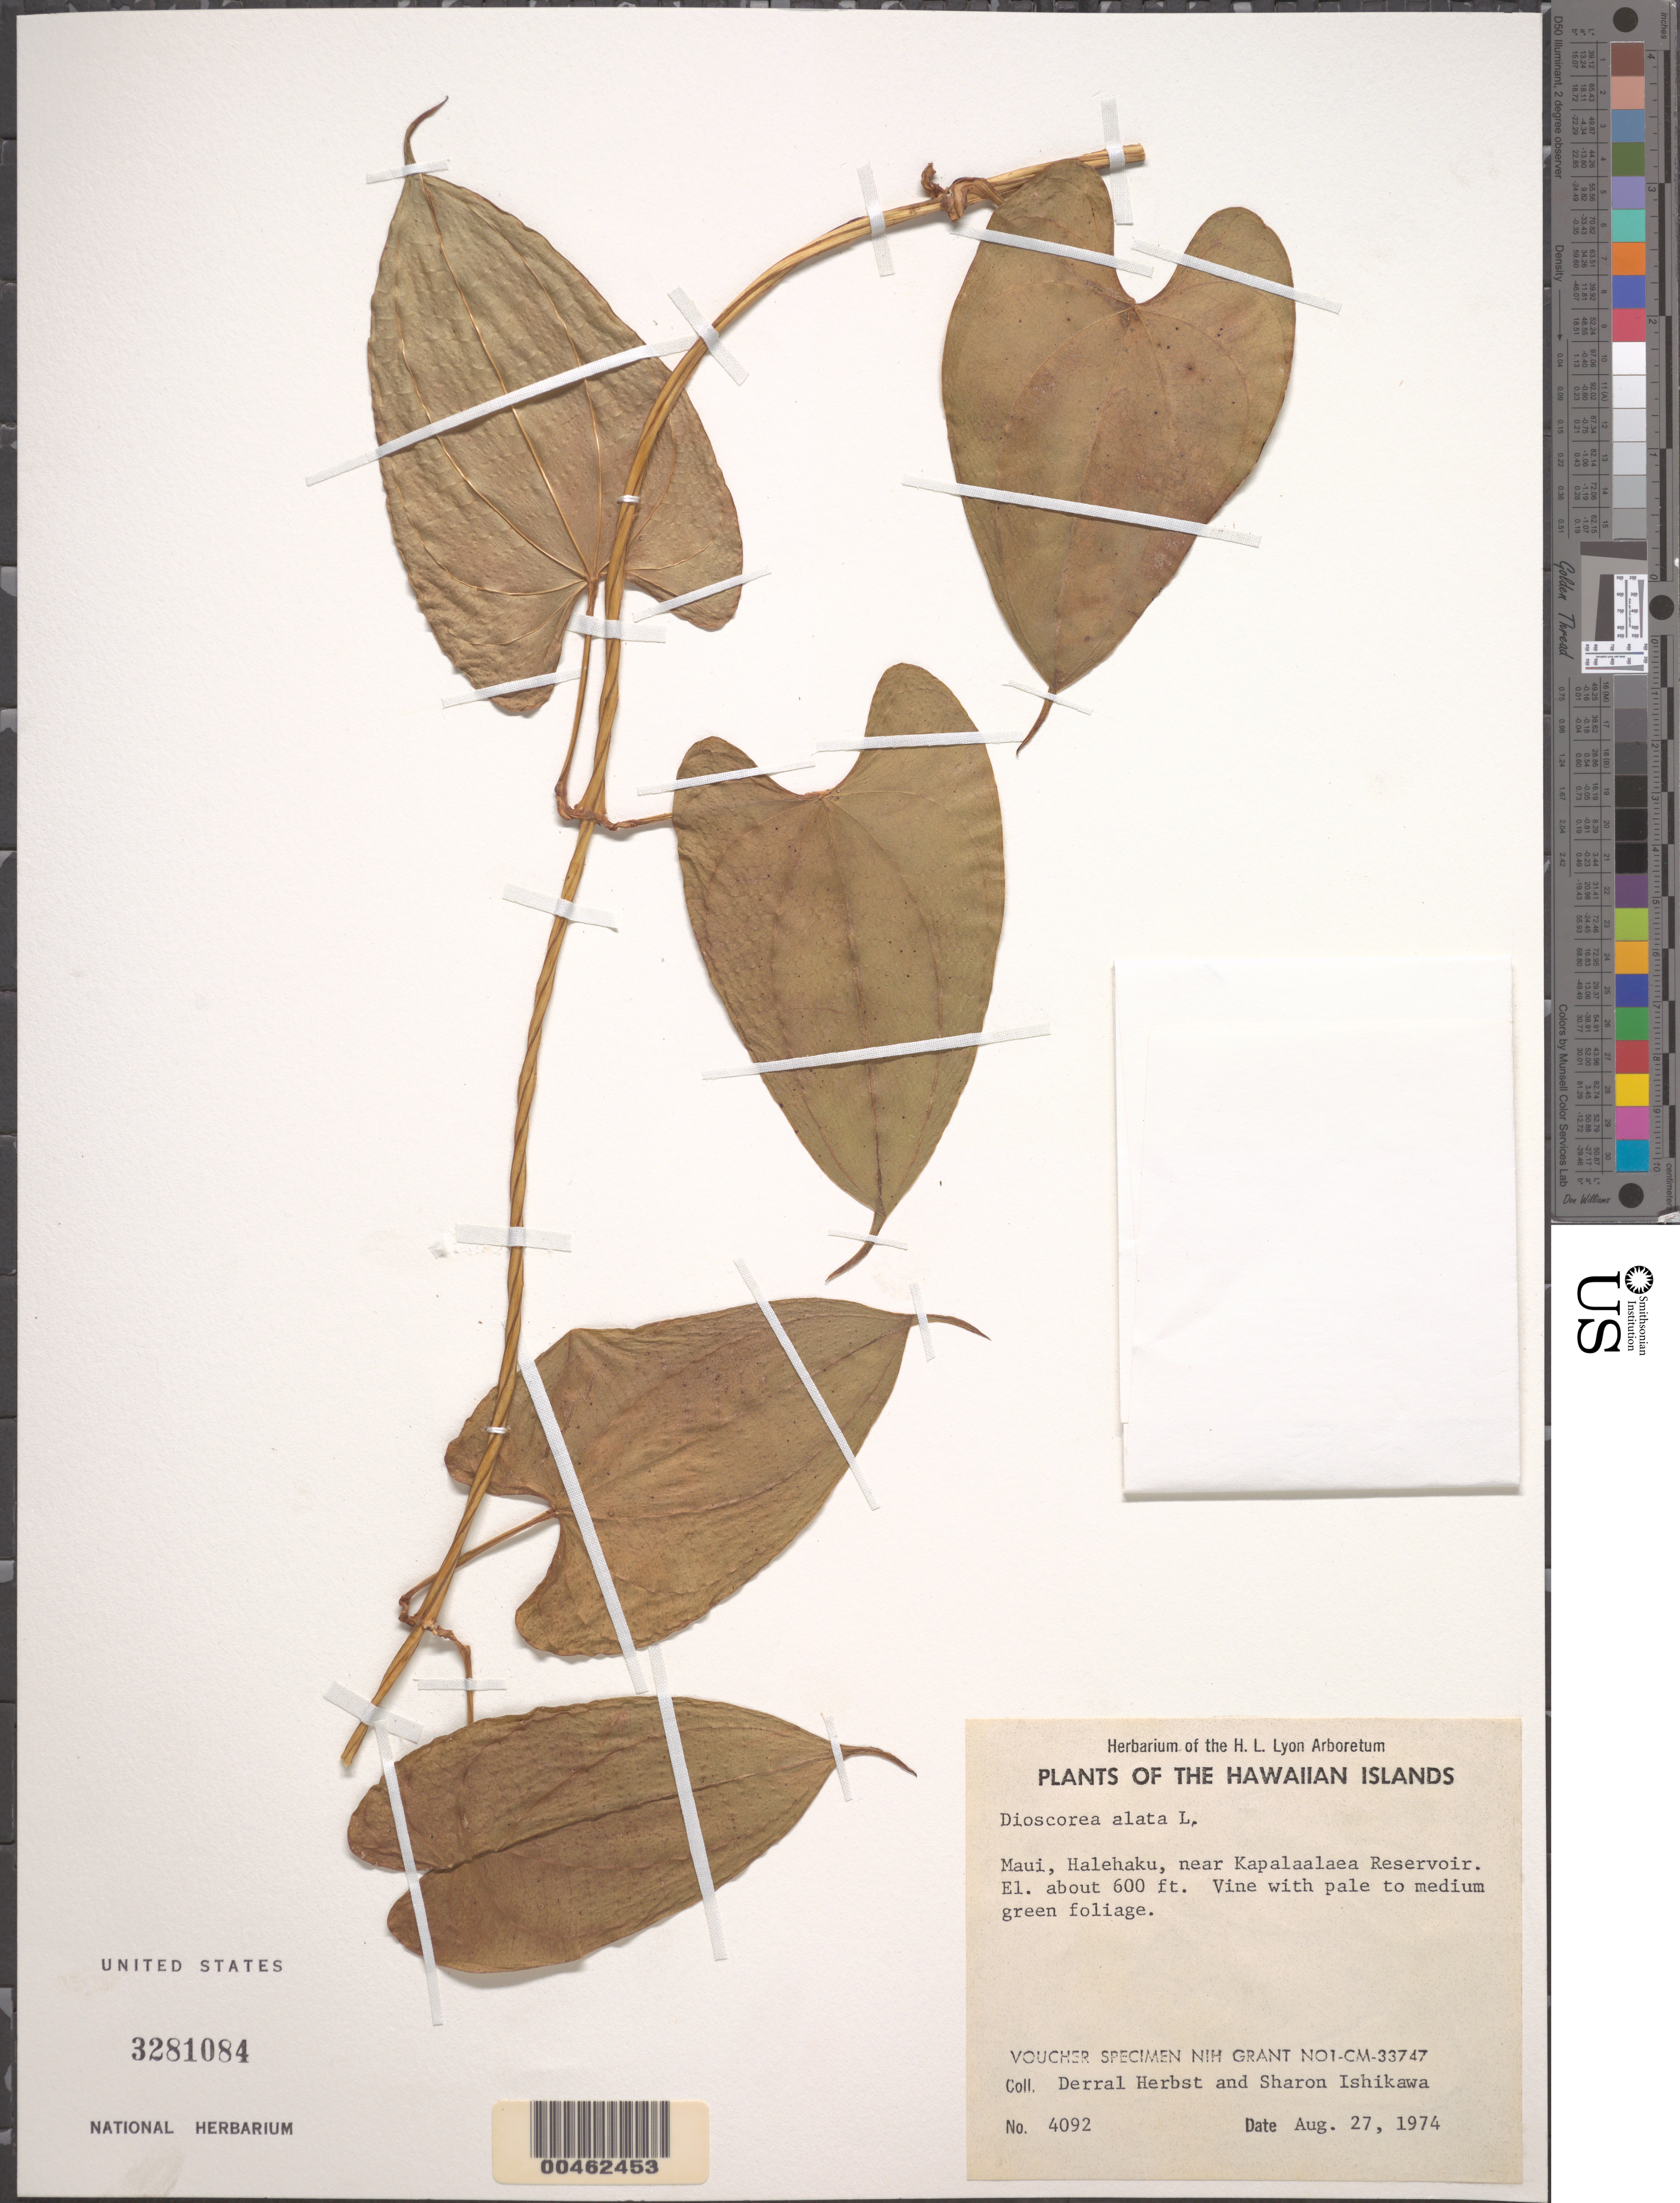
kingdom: Plantae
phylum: Tracheophyta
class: Liliopsida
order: Dioscoreales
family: Dioscoreaceae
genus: Dioscorea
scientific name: Dioscorea alata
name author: L.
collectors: D. R. Herbst & S. Ishikawa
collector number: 4092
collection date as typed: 27 Aug 1974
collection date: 1974-08-27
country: United States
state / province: Hawaii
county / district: Maui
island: Maui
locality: Halehaku, near Kapalaalaea Reservoir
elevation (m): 183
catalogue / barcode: US 3281084